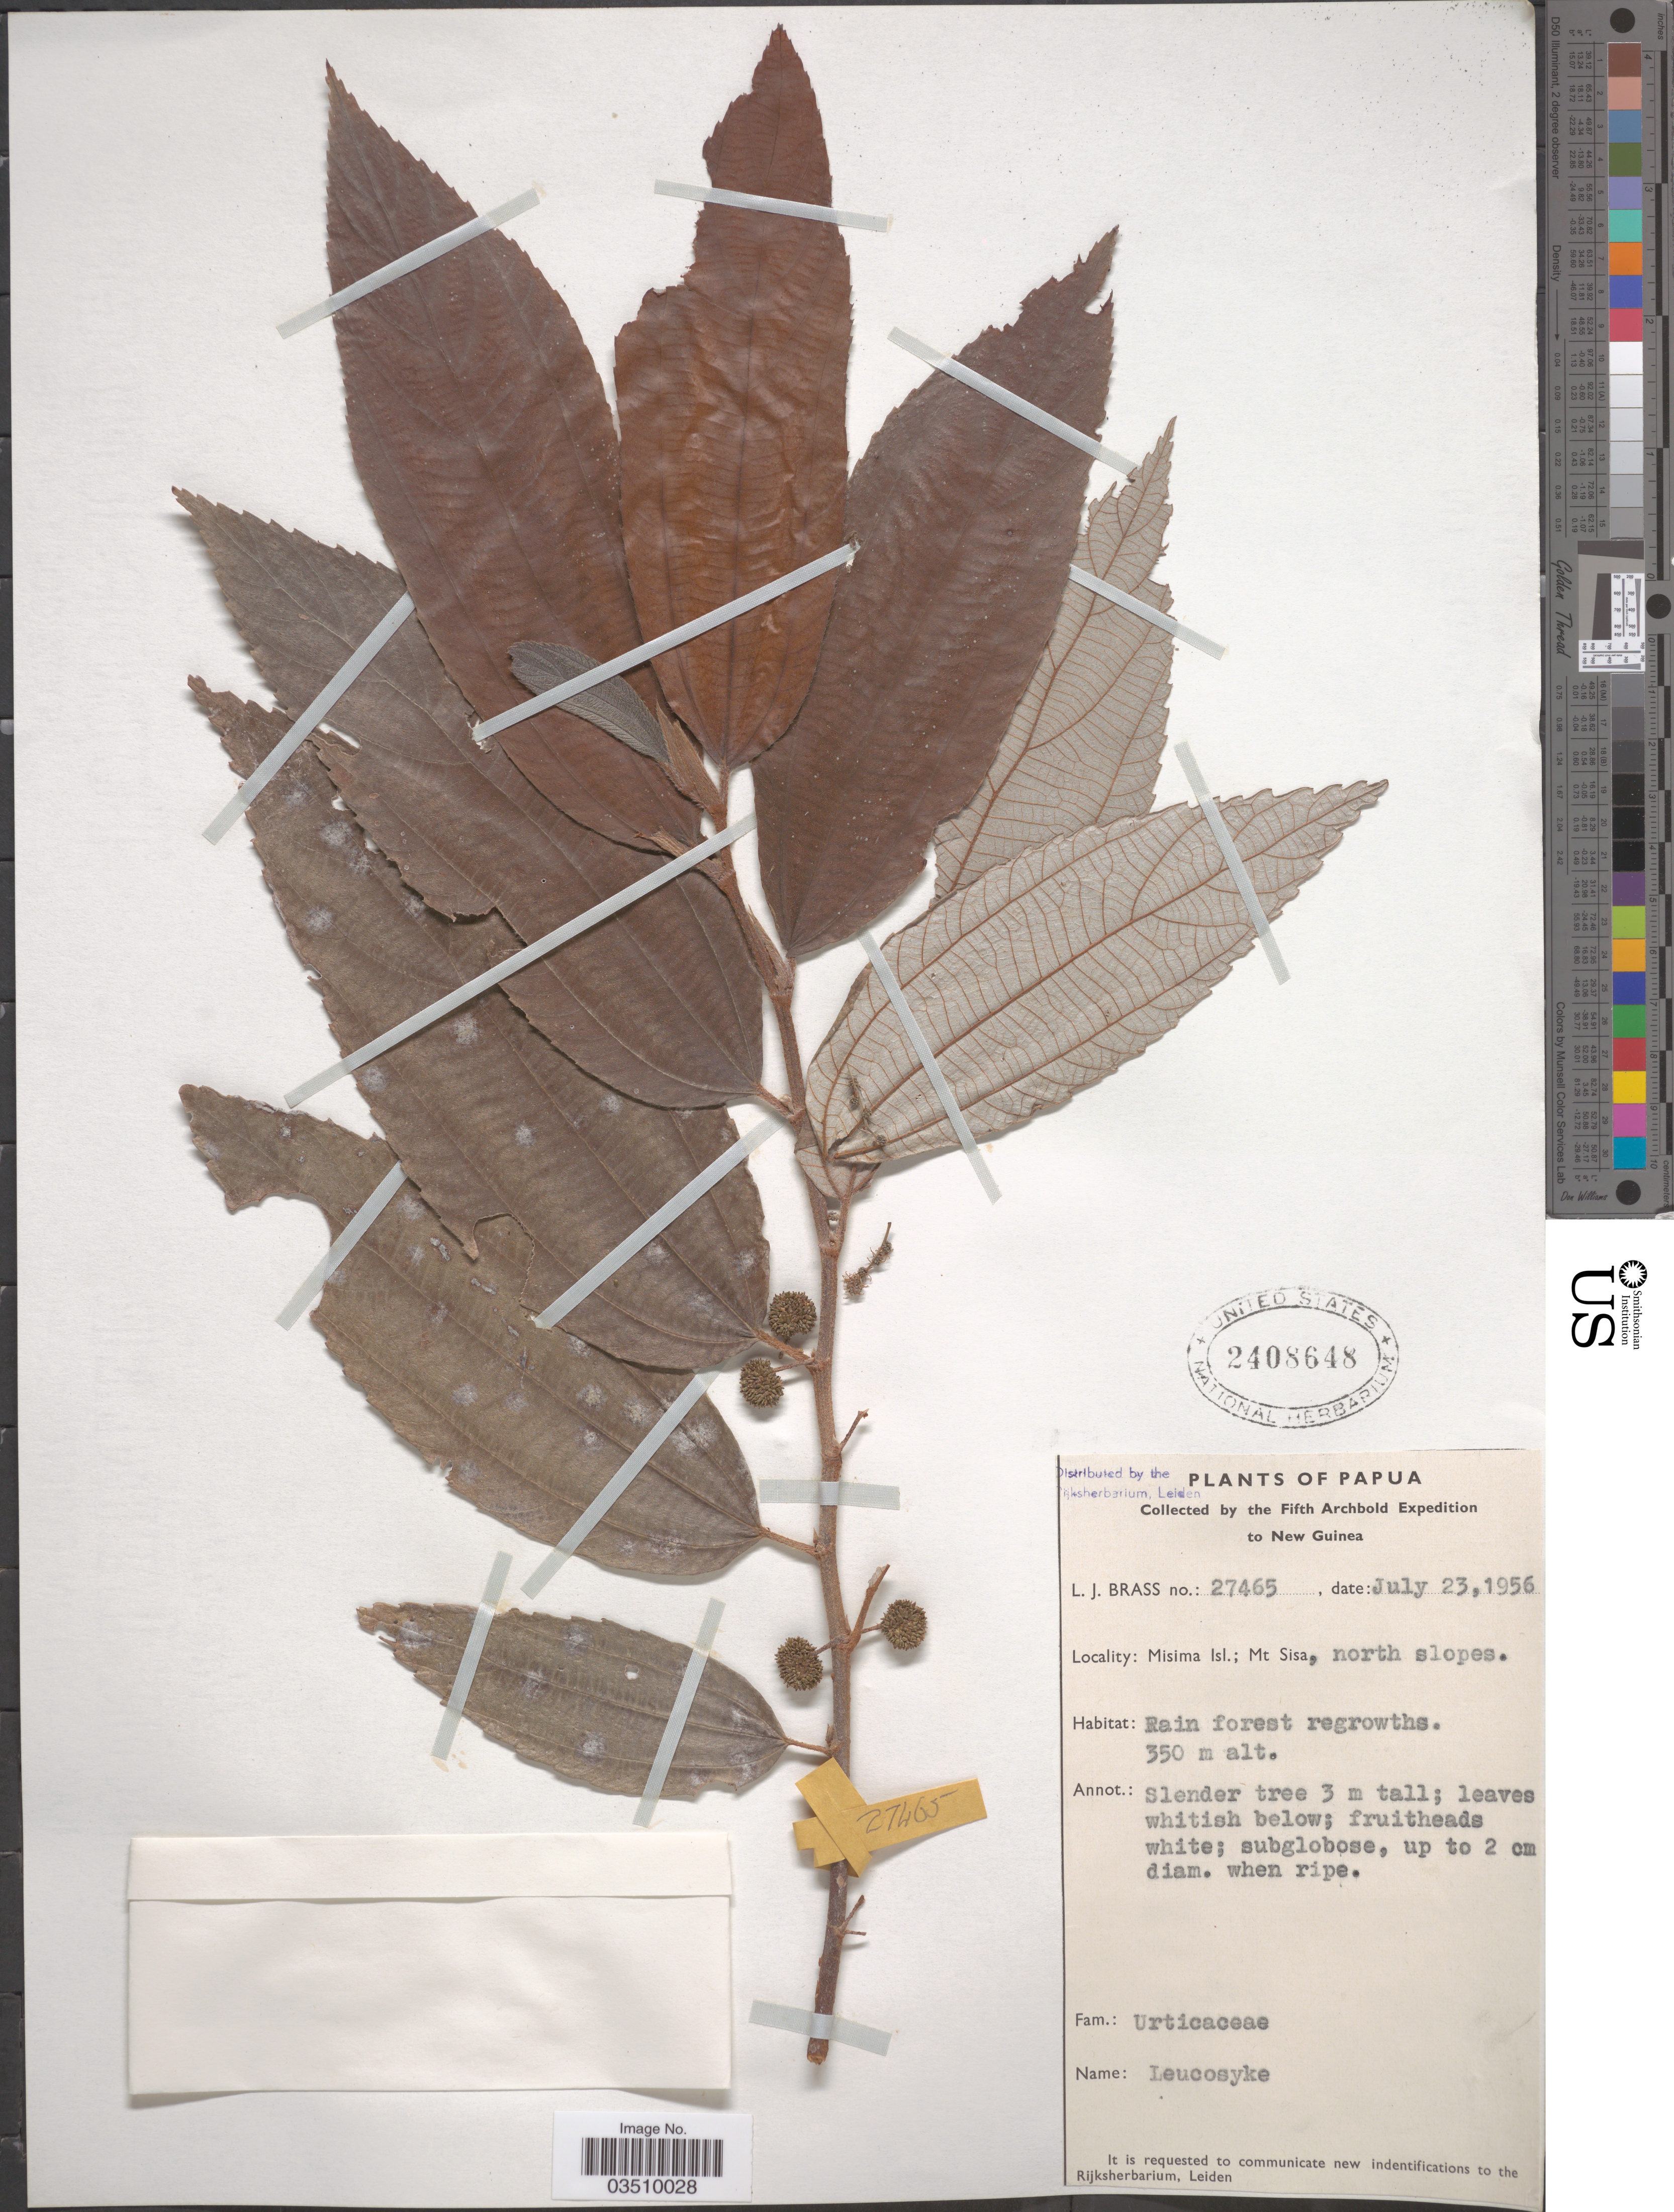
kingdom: Plantae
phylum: Tracheophyta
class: Magnoliopsida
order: Rosales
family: Urticaceae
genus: Leucosyke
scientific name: Leucosyke sp.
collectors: L. J. Brass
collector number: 27465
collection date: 1956-07-23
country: Papua New Guinea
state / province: Milne Bay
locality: Papua. New Guinea. Misima Isl.; Mt. Sisa, north slopes.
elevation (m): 350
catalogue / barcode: US 2408648